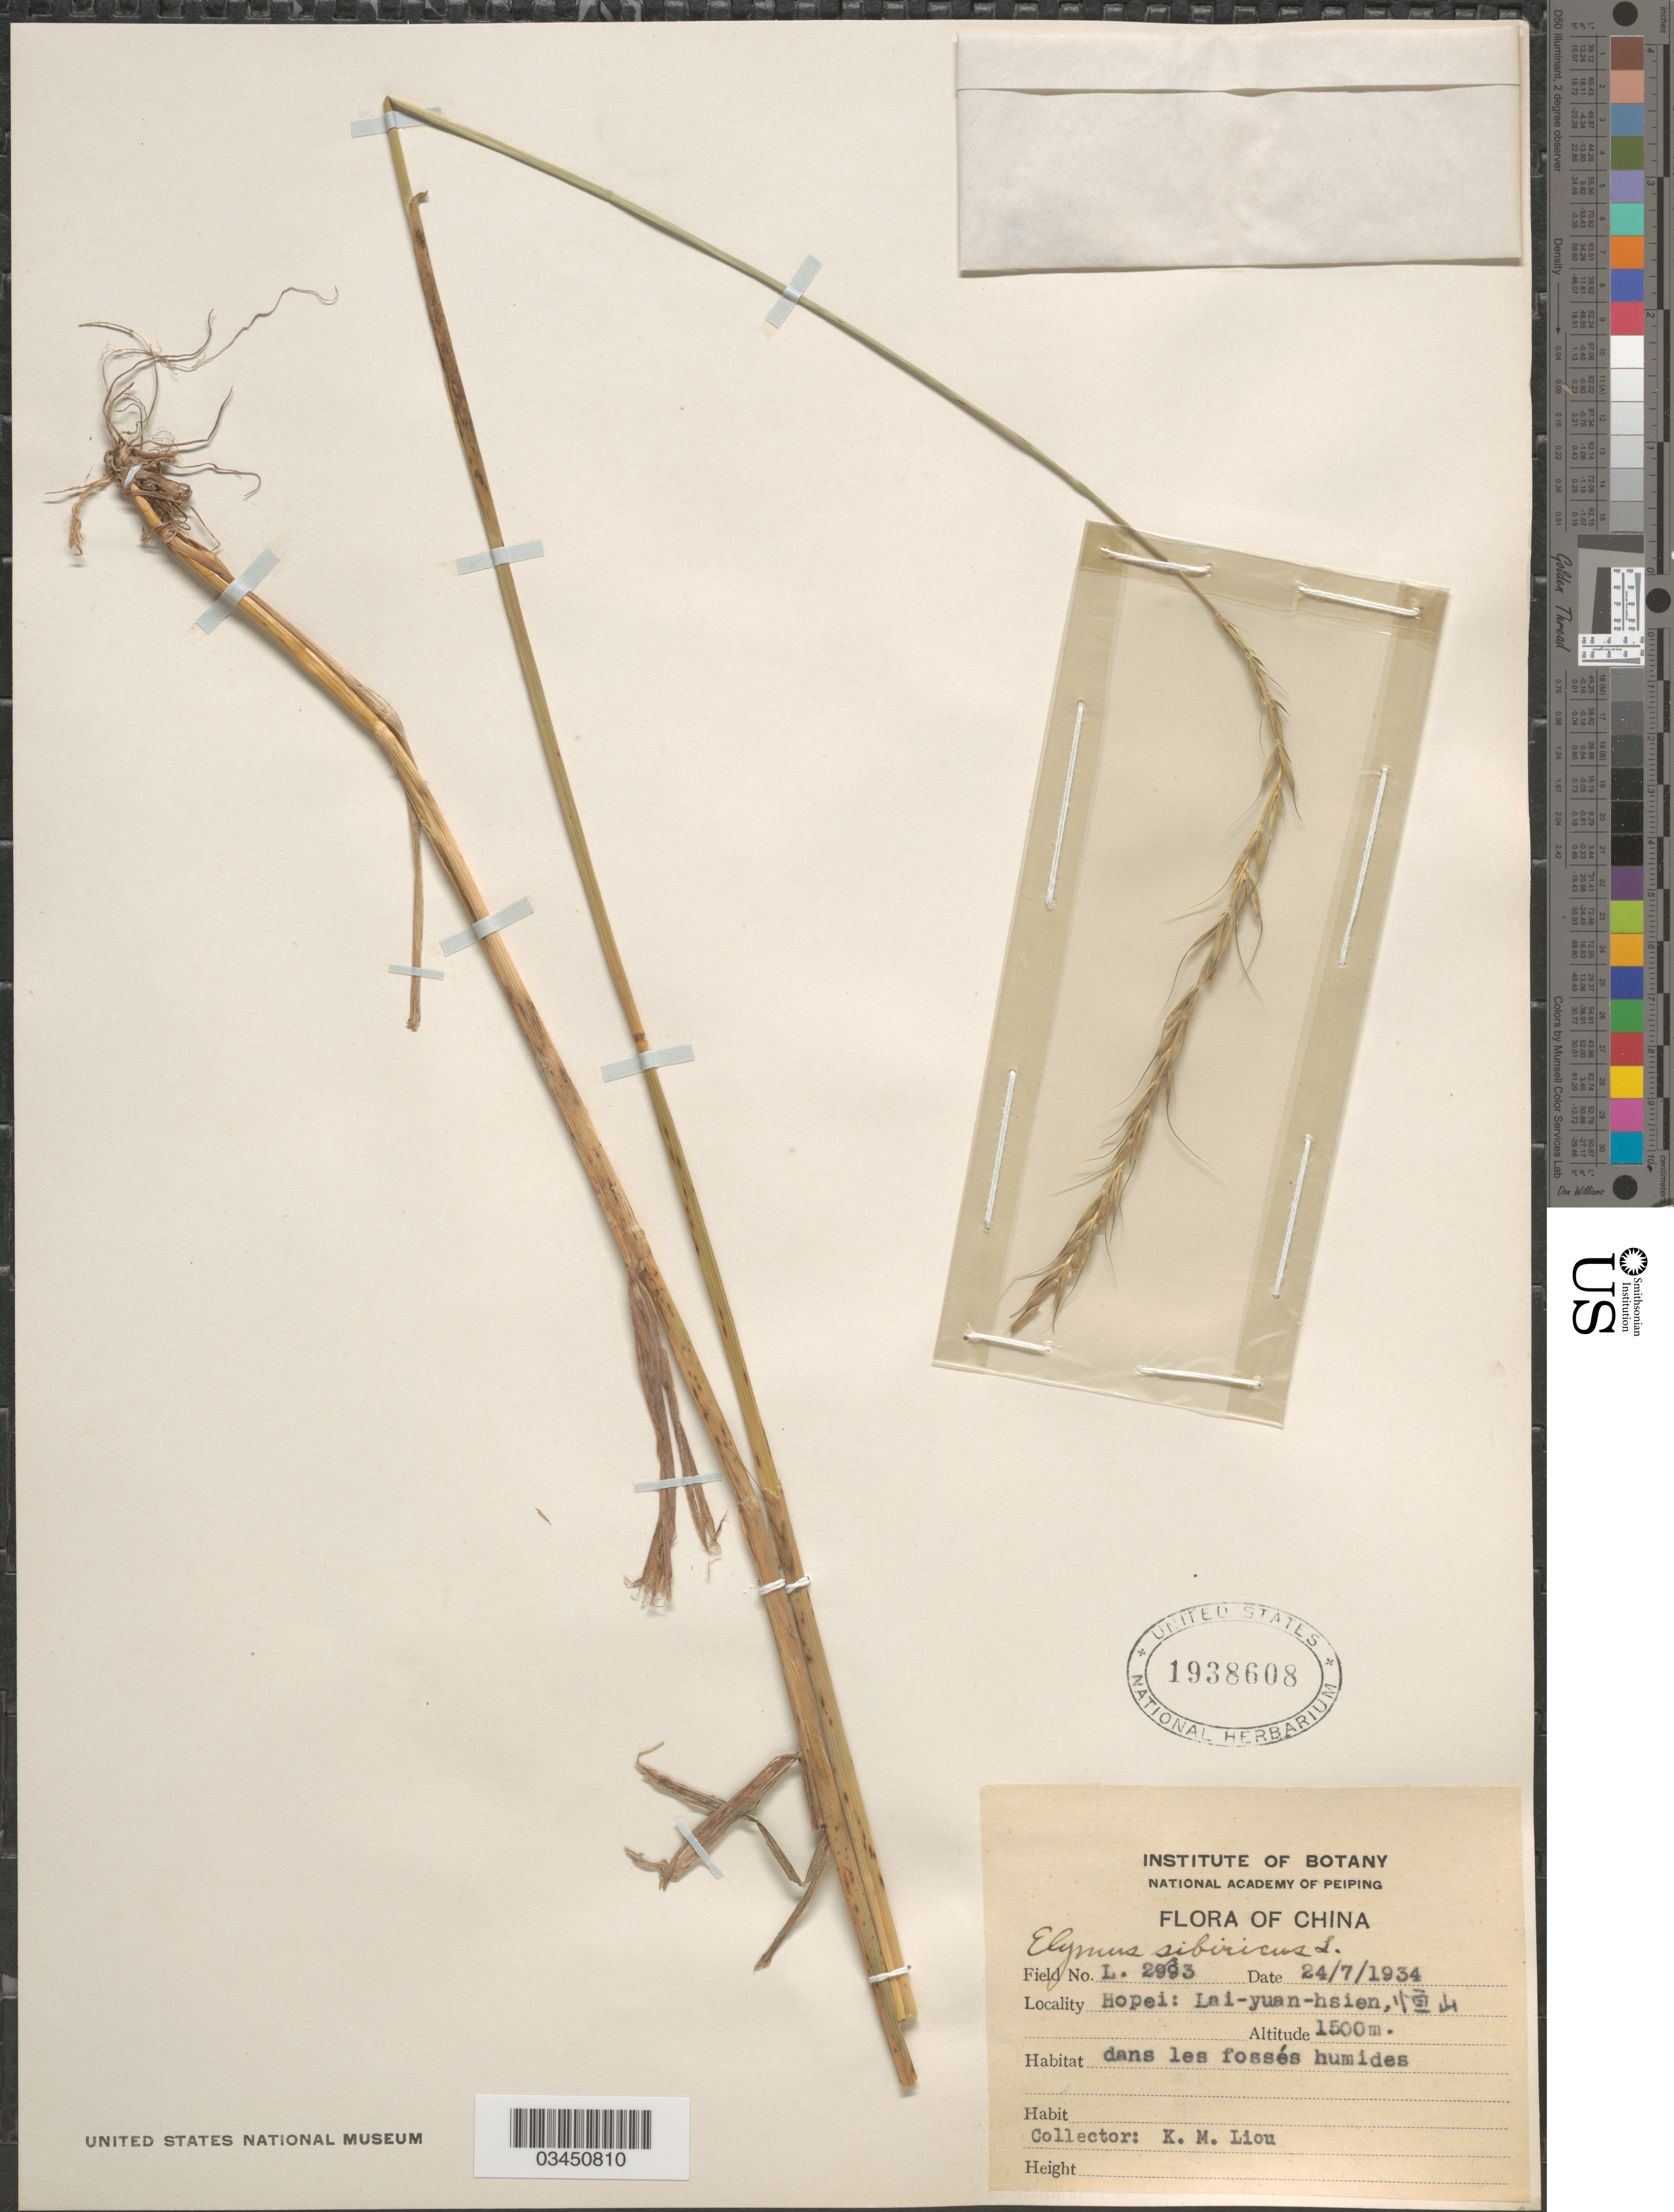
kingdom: Plantae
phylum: Tracheophyta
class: Liliopsida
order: Poales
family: Poaceae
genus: Elymus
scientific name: Elymus sibiricus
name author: L.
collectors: K. M. Liou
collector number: L.2993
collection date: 1934-07-24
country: China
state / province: Hebei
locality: Hopei: Lai-yuan-hsien, x. Dans les fossés humides.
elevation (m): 1500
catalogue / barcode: US 1938608